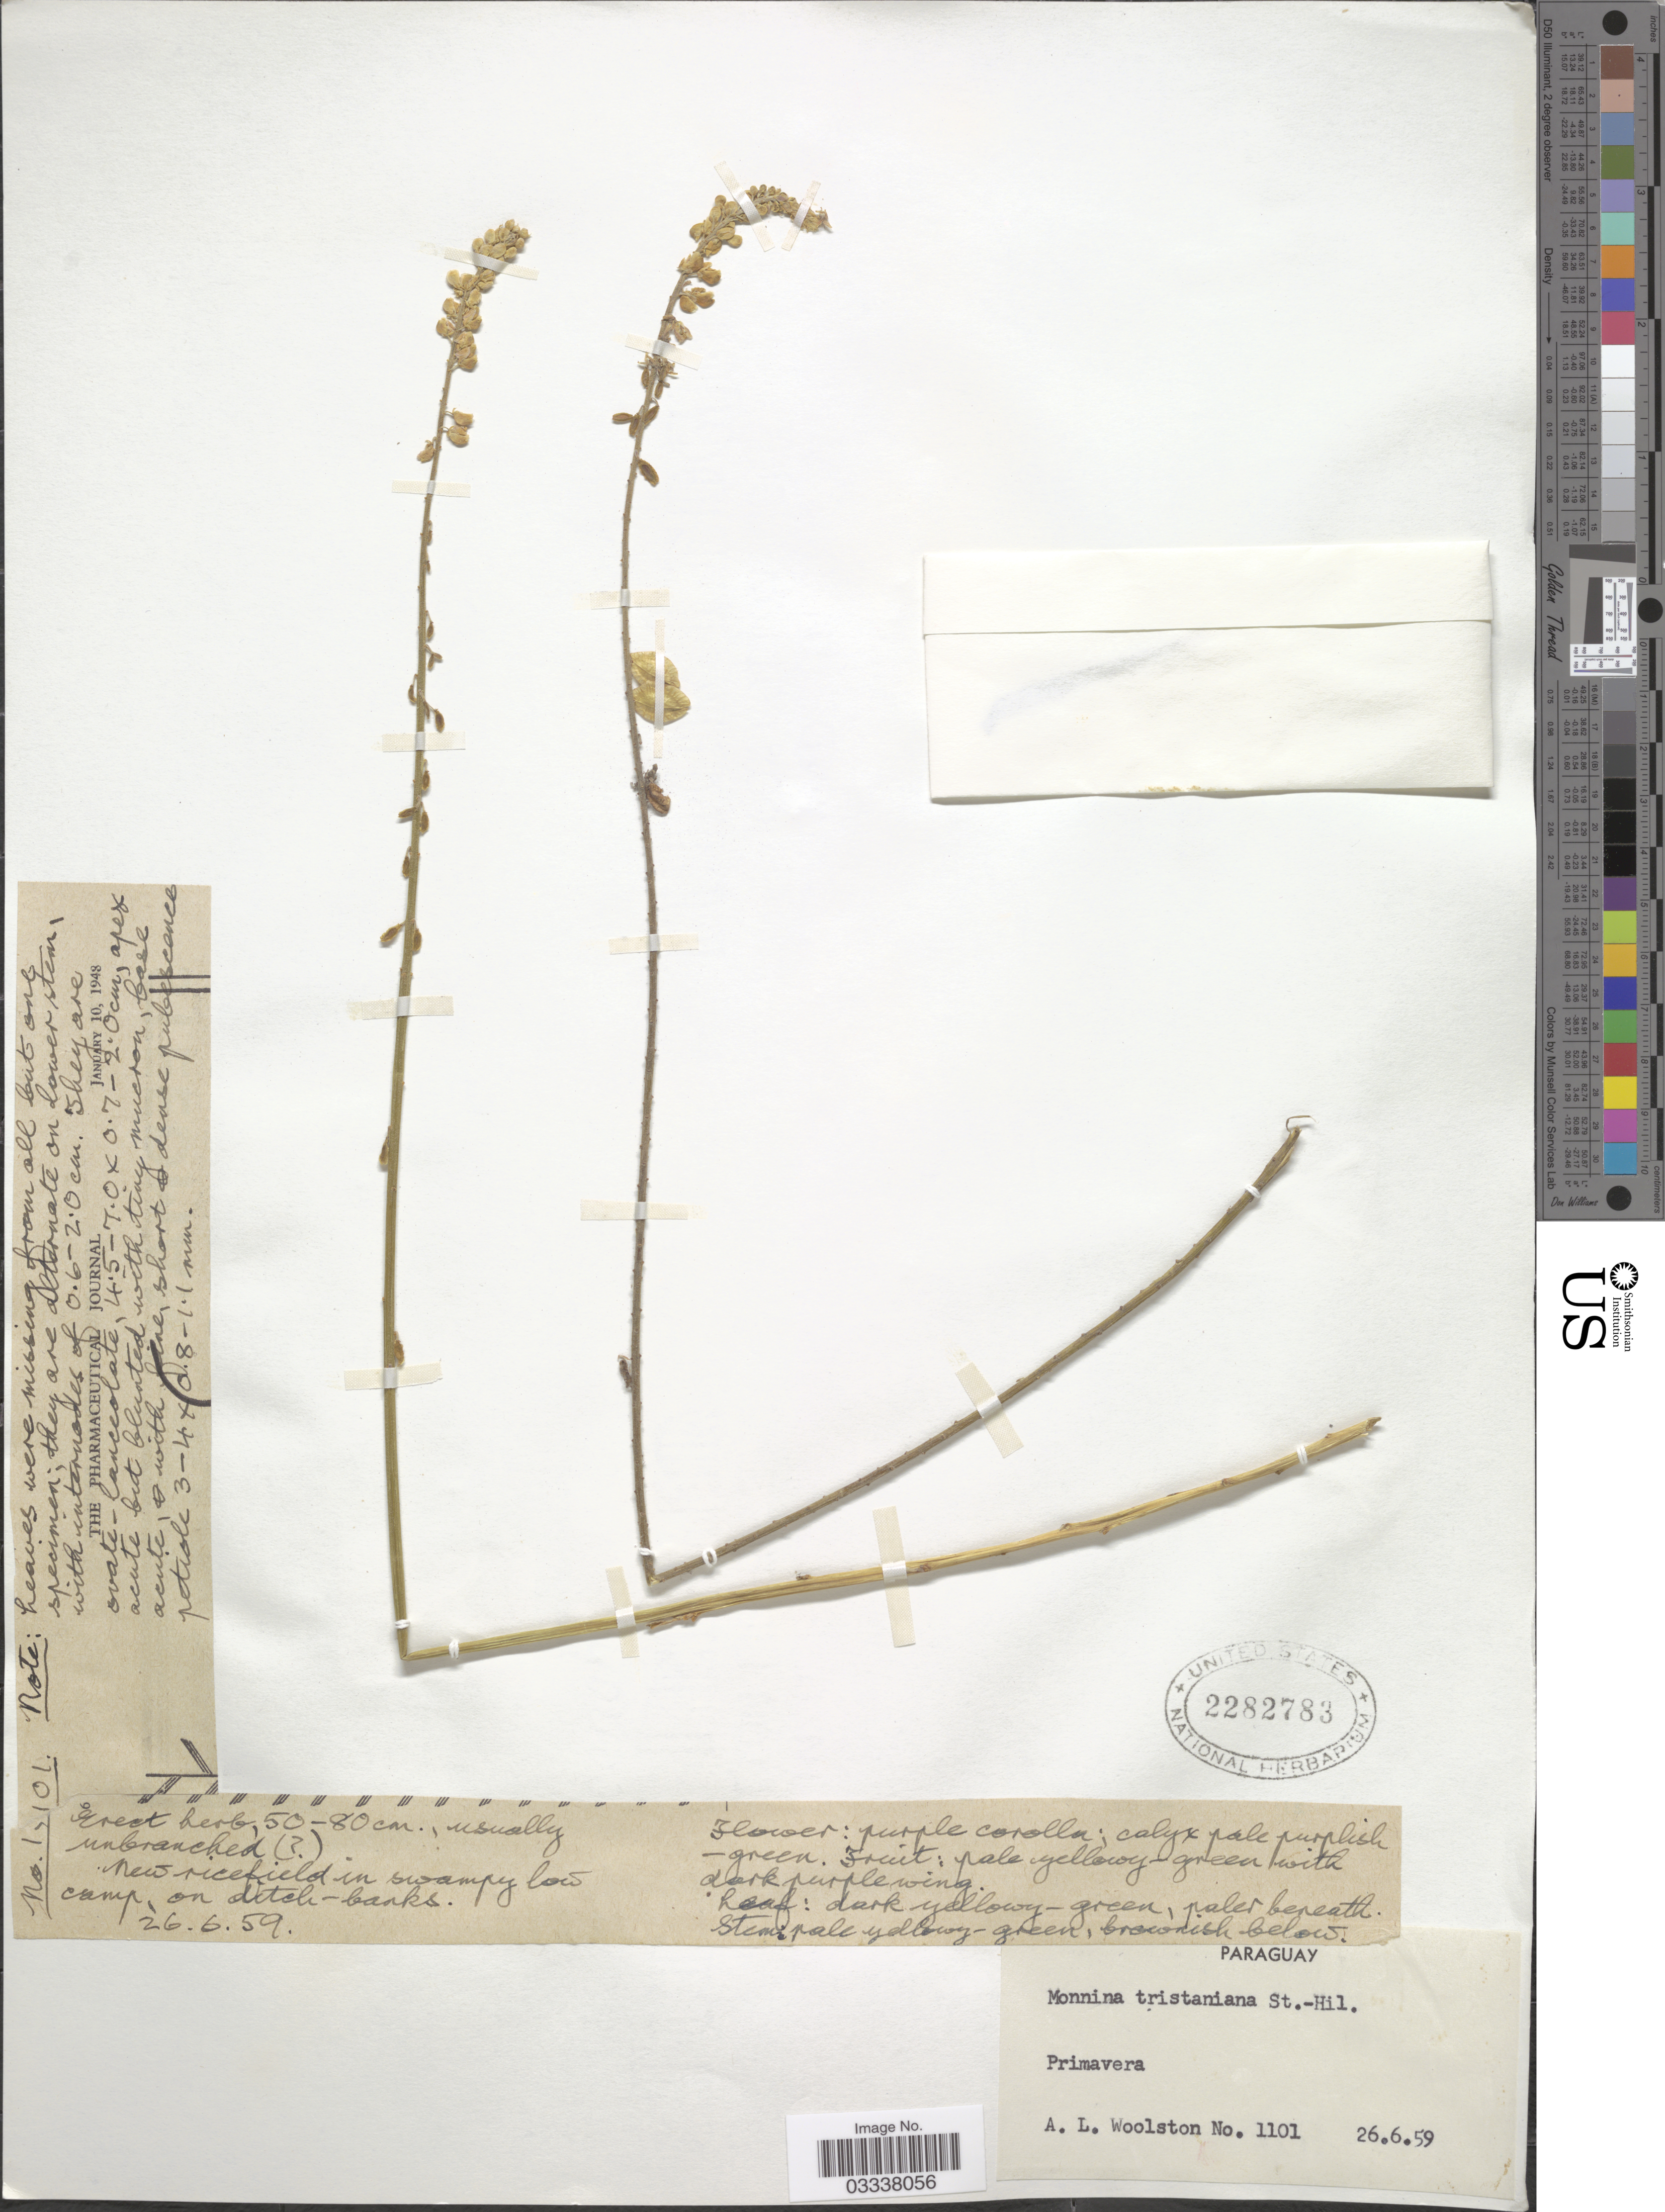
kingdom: Plantae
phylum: Tracheophyta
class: Magnoliopsida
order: Fabales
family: Polygalaceae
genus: Monnina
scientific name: Monnina tristaniana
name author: A. St.-Hil.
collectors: A. Woolston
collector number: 1101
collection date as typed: Transcribed d/m/y: 26/6/59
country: Paraguay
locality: Primavera.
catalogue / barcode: US 2282783